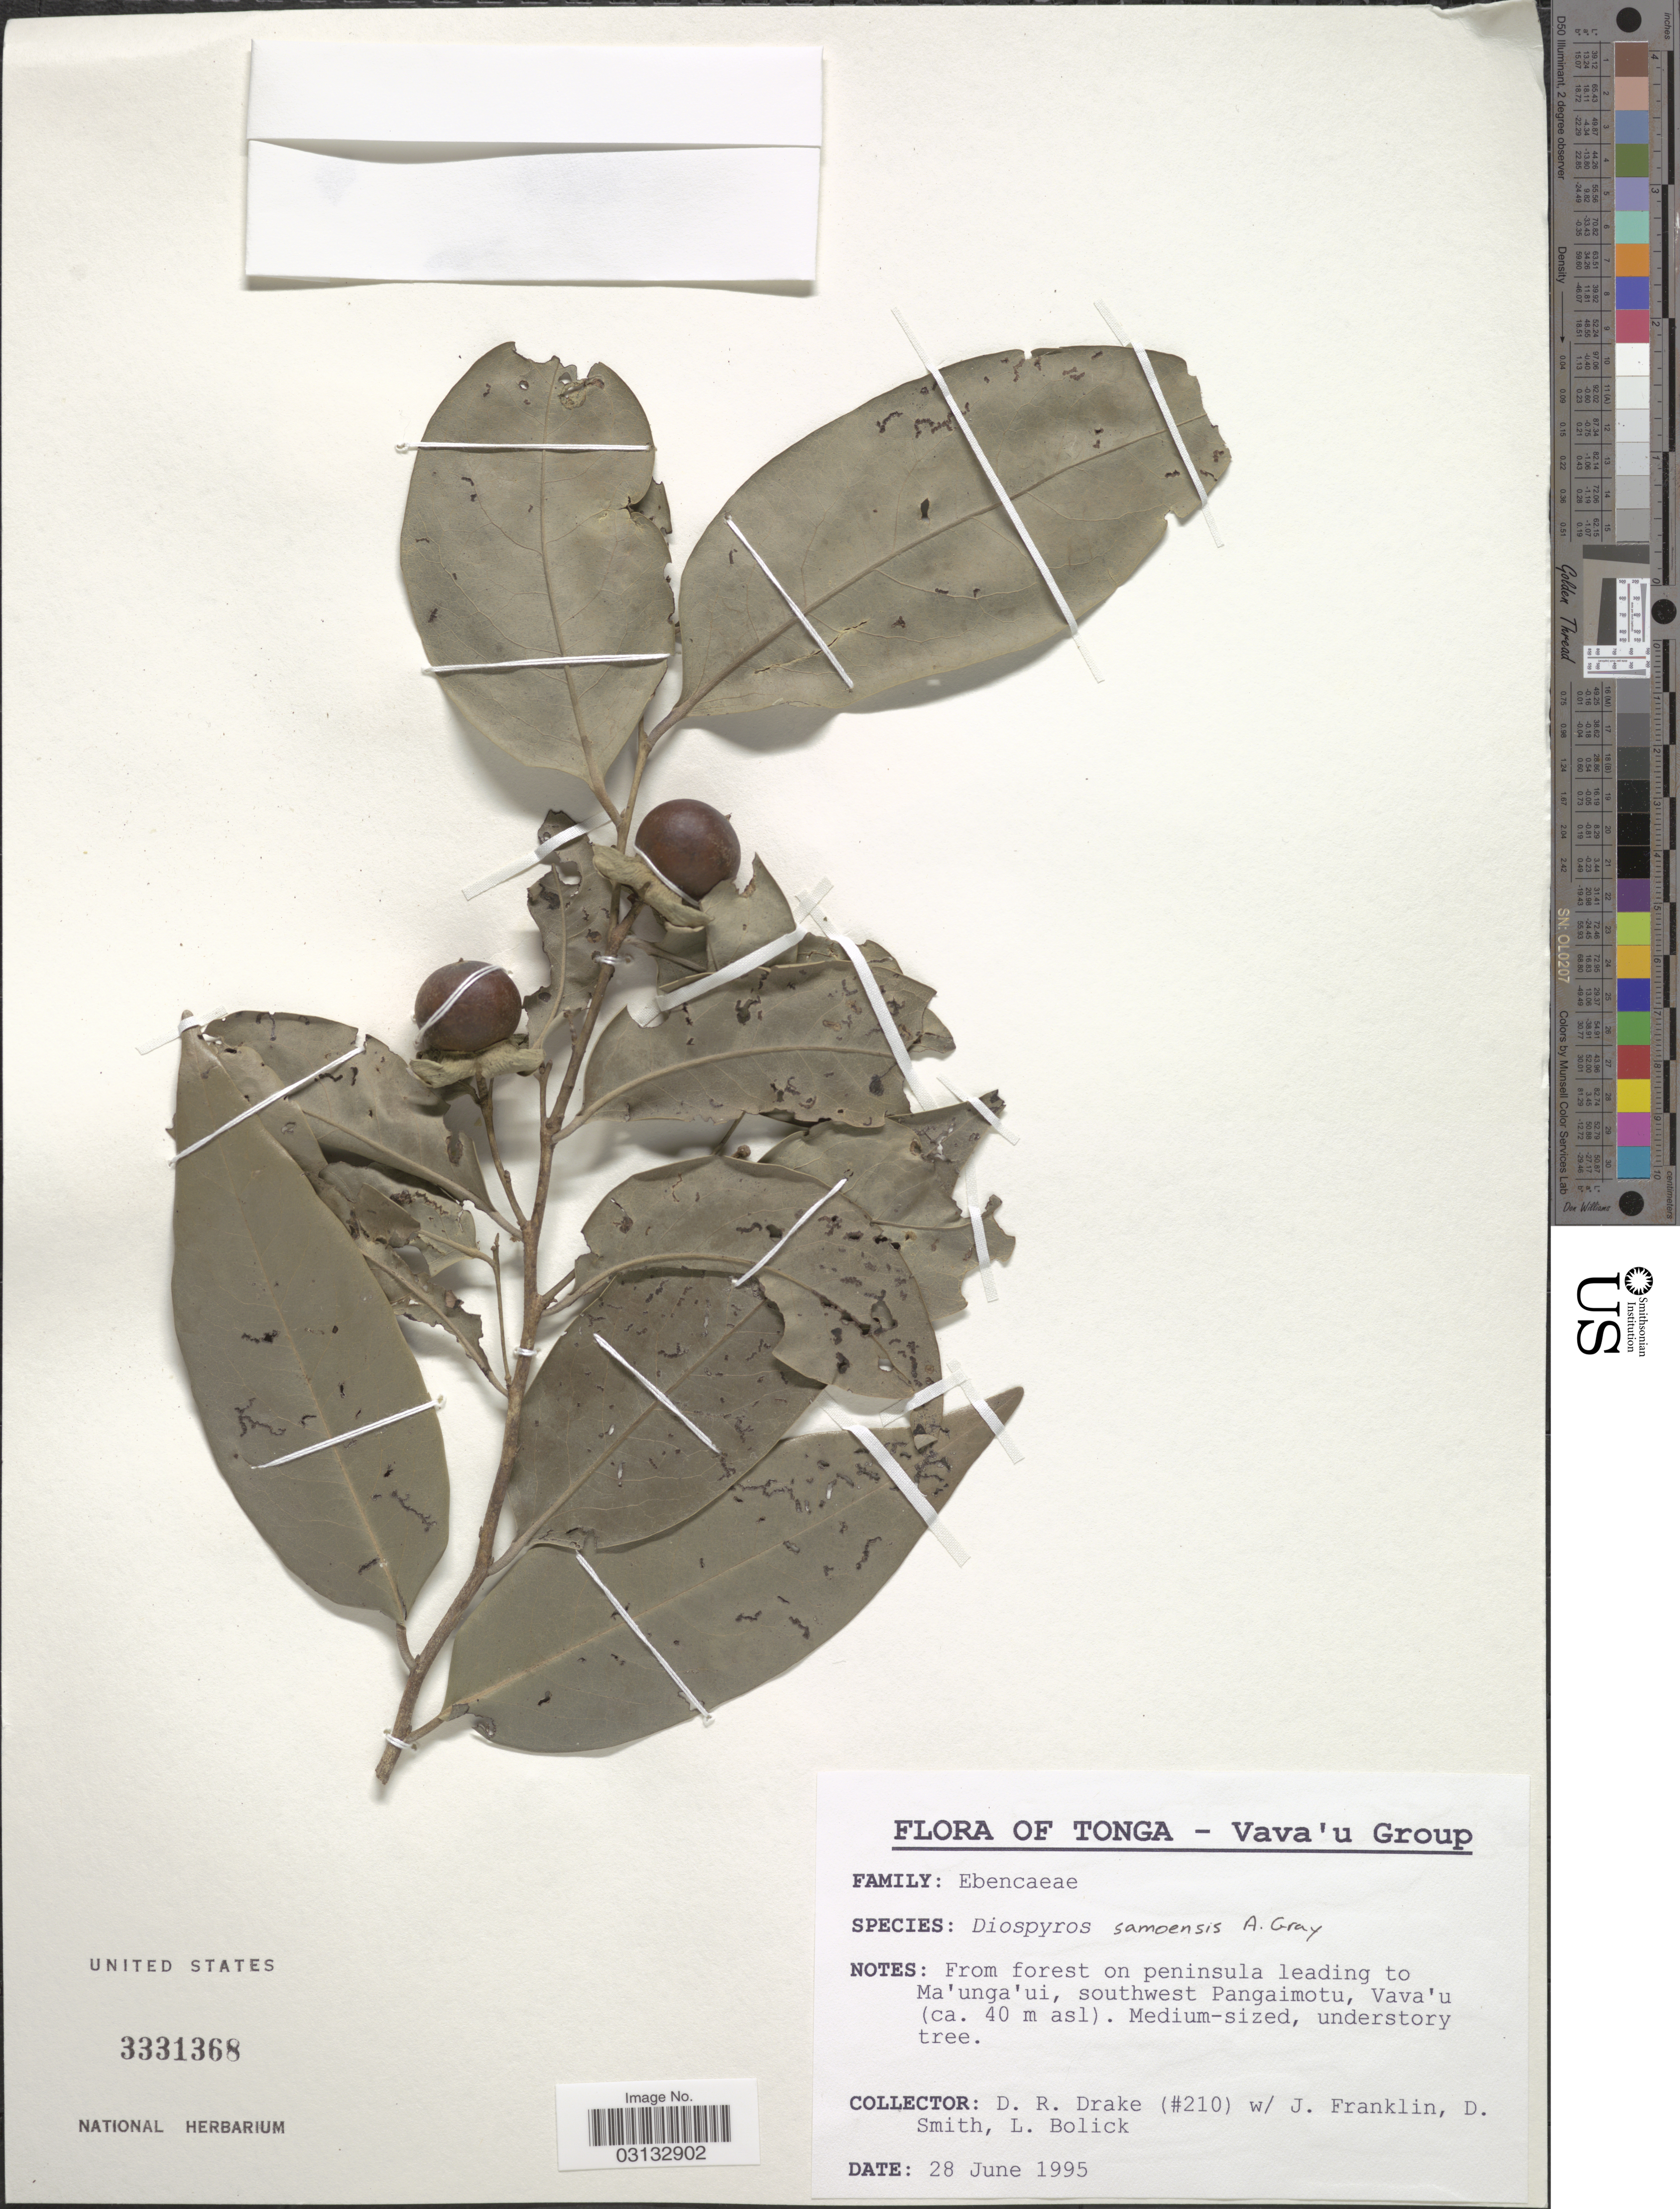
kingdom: Plantae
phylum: Tracheophyta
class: Magnoliopsida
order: Ericales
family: Ebenaceae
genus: Diospyros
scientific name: Diospyros samoensis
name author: A. Gray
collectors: D.R. Drake, J. Franklin, D. Smith & L. Bolick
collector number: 210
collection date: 1995-06-28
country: Tonga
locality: Vava'u Group, From forest on peninsula leading to Ma'unga'ui, southwest Pangaimotu, Vava'u.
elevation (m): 40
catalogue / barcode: US 3331368